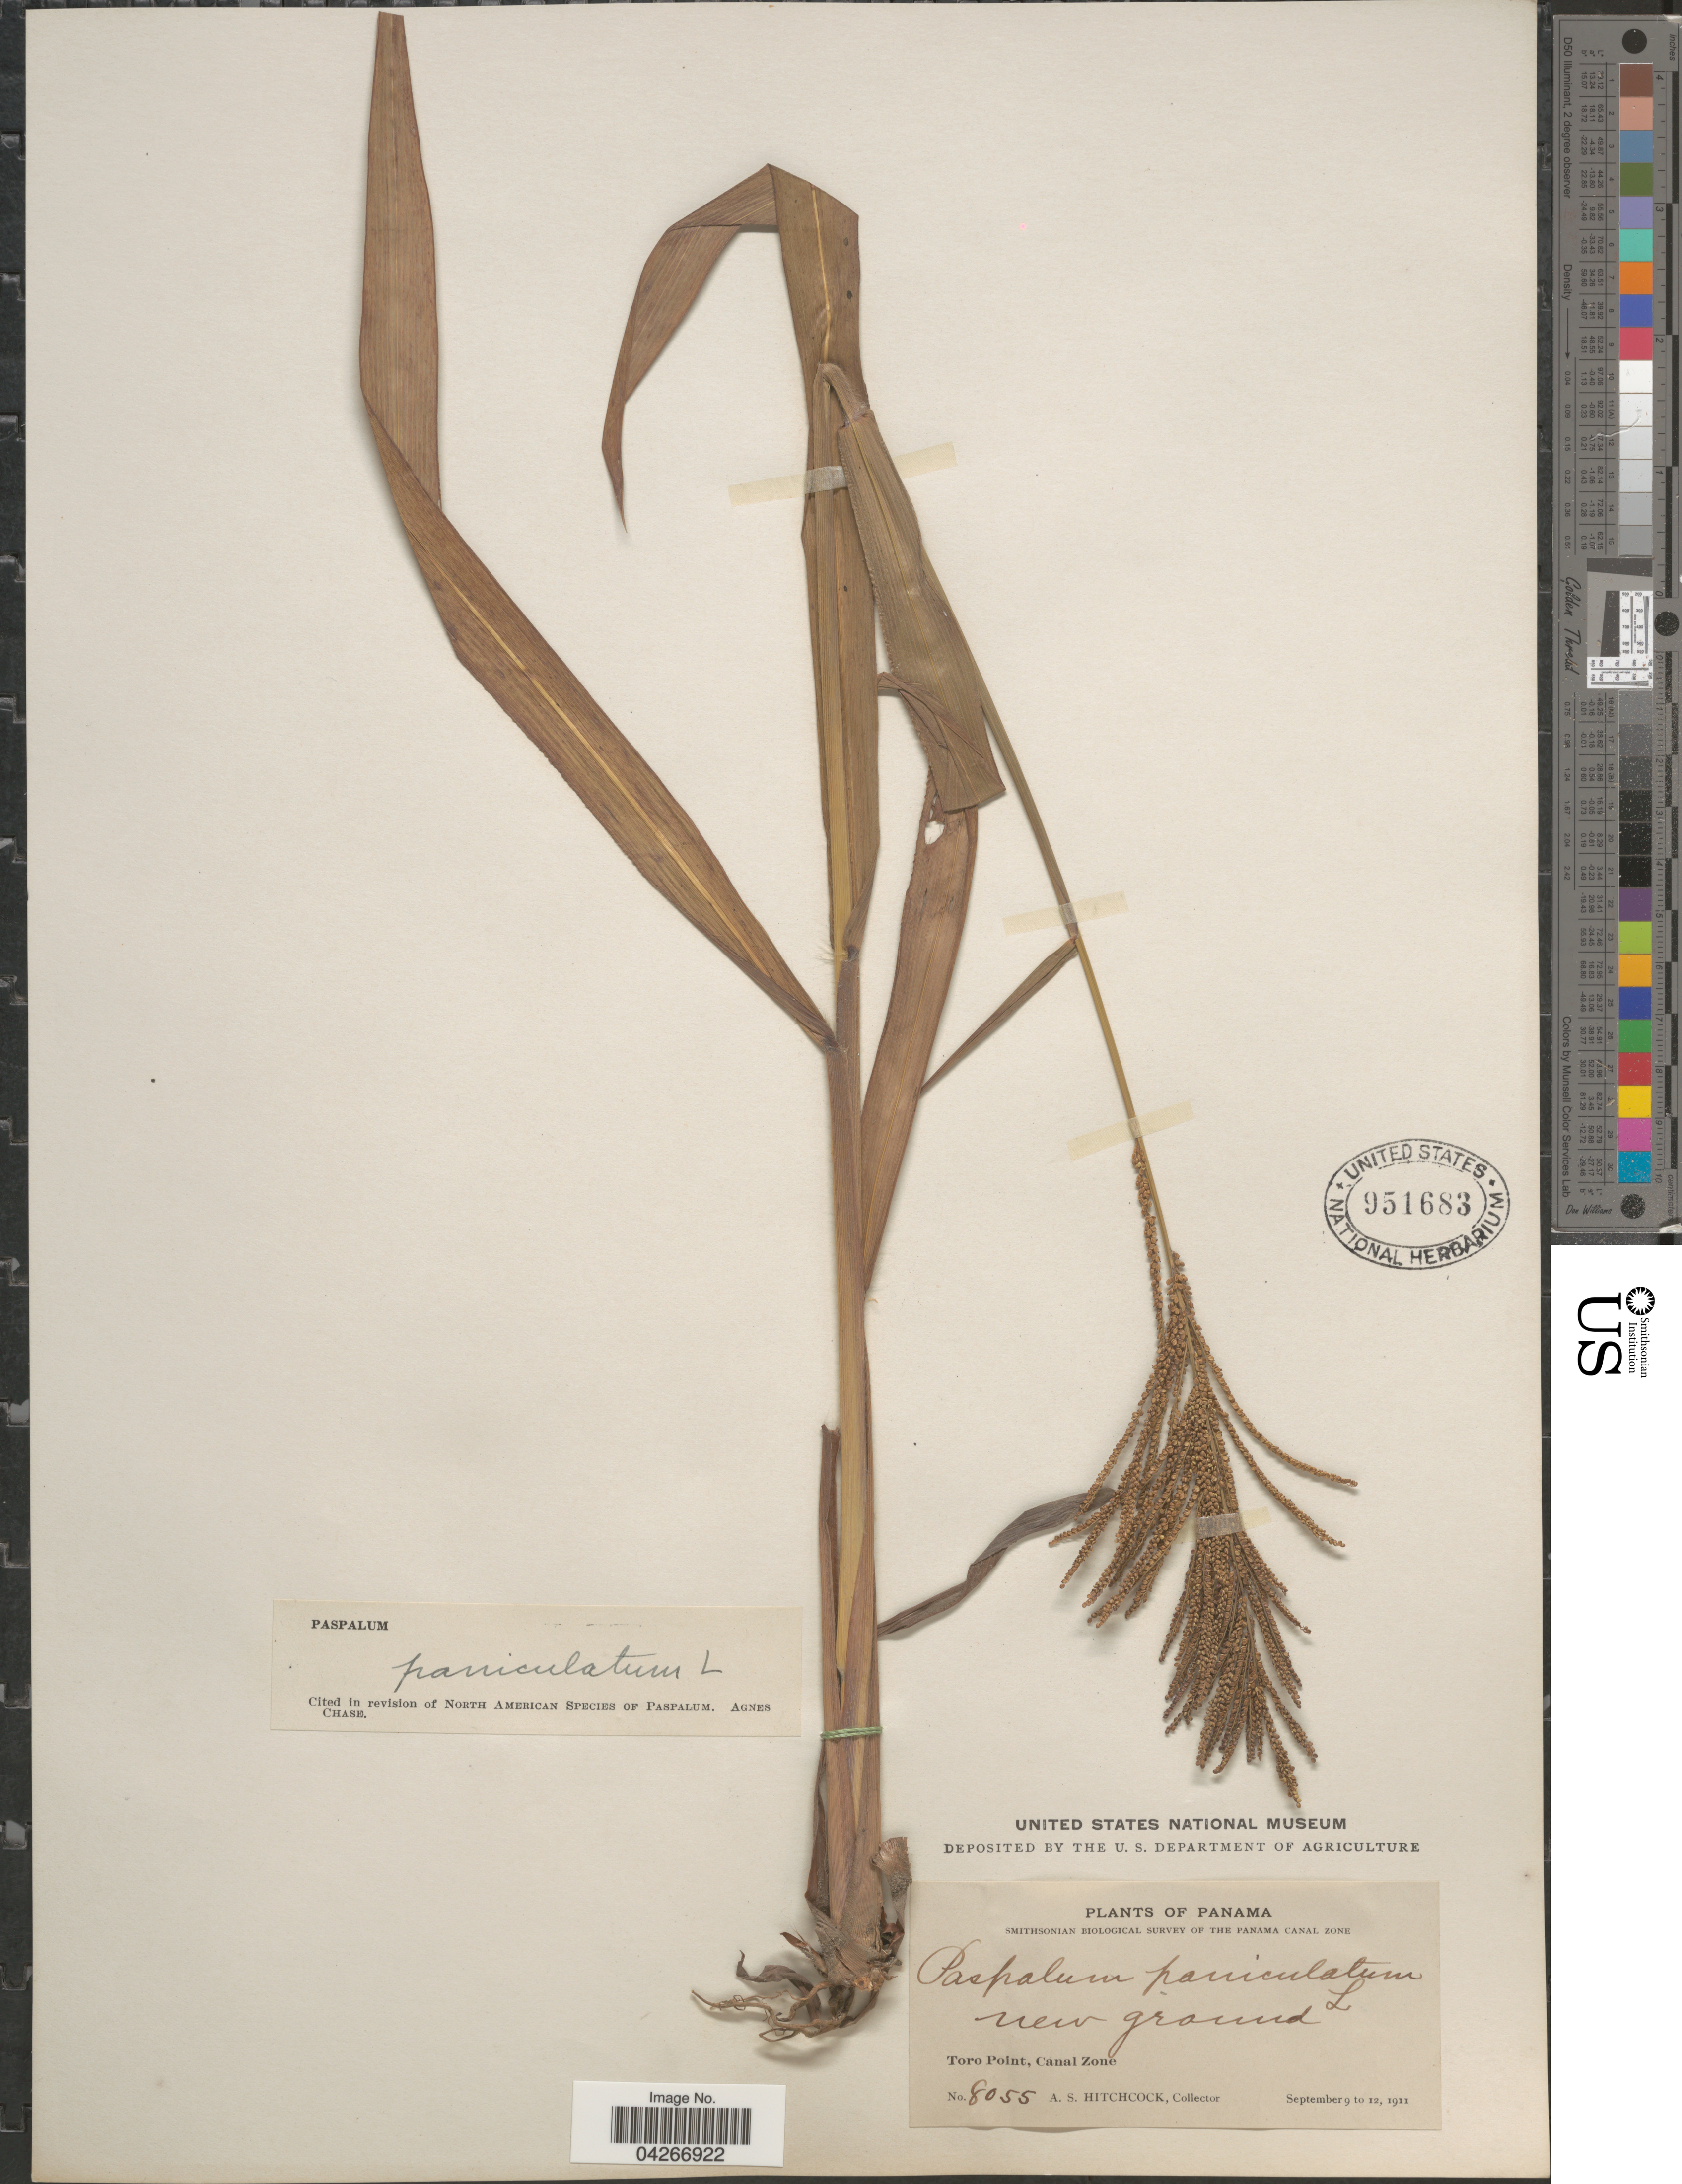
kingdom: Plantae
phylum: Tracheophyta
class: Liliopsida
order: Poales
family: Poaceae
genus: Paspalum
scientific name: Paspalum paniculatum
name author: L.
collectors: A. S. Hitchcock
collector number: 8055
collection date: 1911-09-09/1911-09-12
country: Panama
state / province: Colón / Panamá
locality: Smithsonian Biological Survey of the Panama Canal Zone. Toro Point, Canal Zone.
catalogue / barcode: US 951683